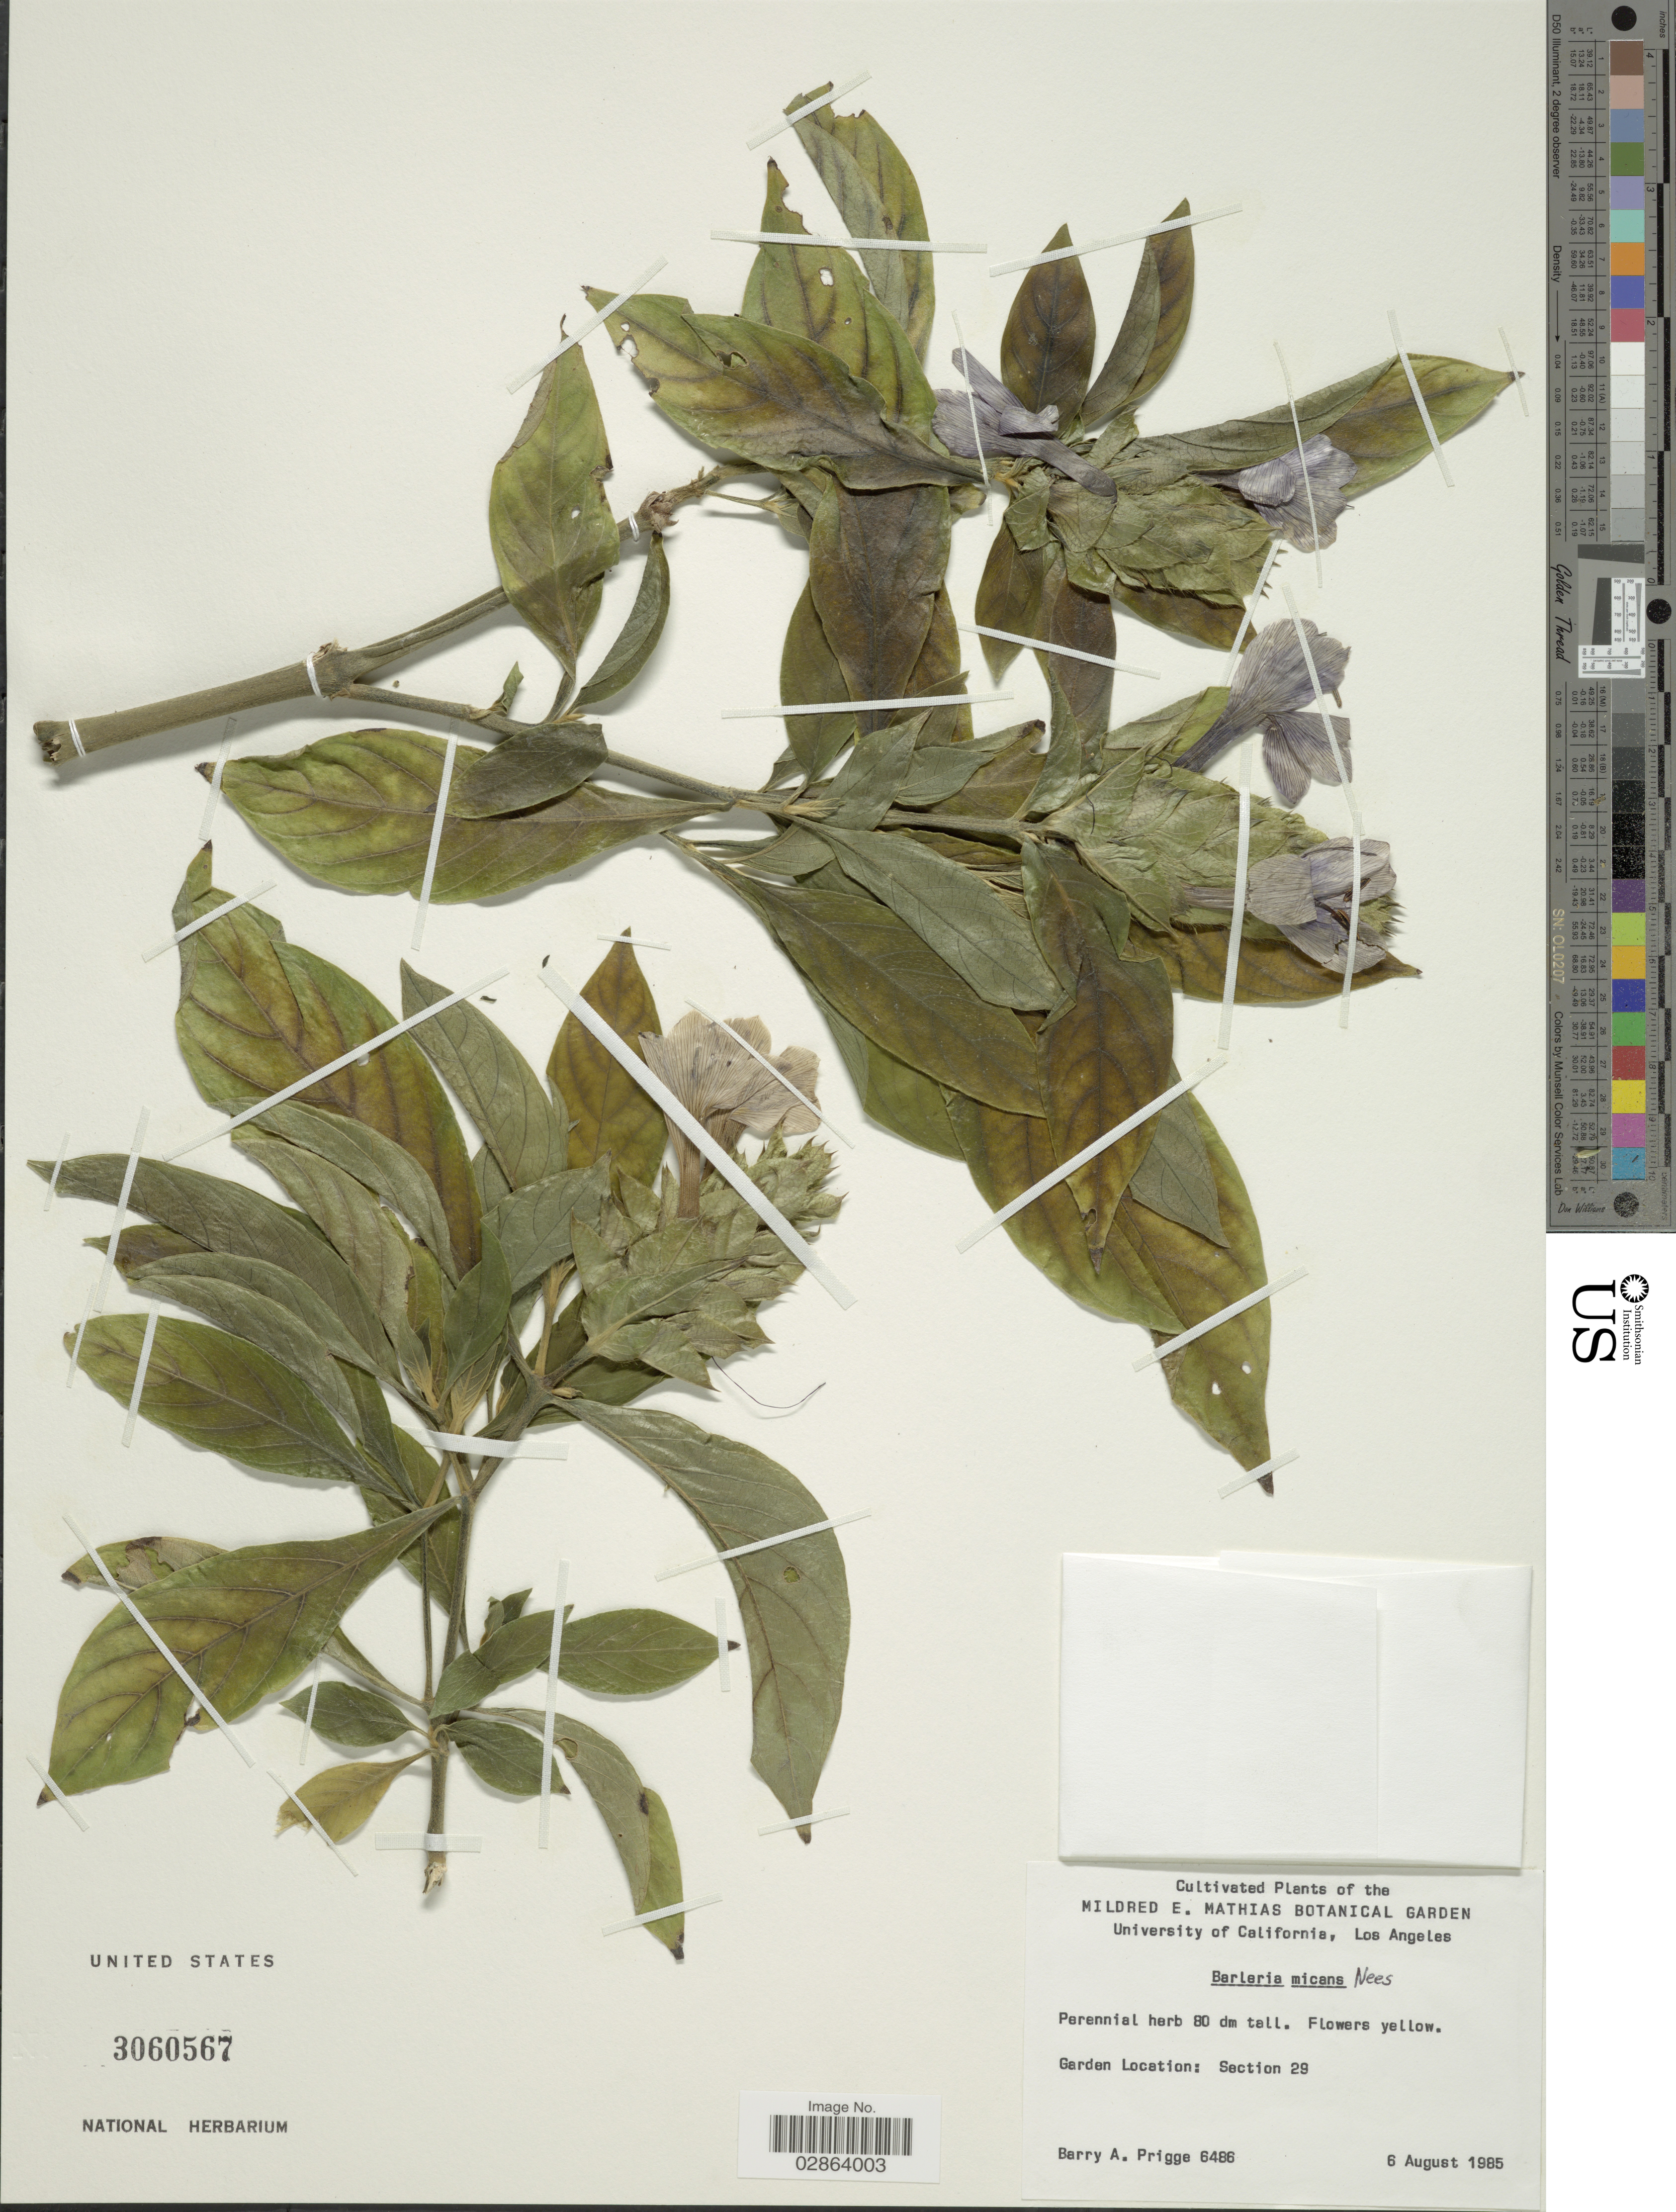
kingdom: Plantae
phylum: Tracheophyta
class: Magnoliopsida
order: Lamiales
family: Acanthaceae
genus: Barleria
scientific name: Barleria oenotheroides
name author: Dum. Cours.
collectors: B. Prigge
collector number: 6486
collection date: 1985-08-06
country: United States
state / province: California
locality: Mildres E. Mathias Botanical Garden, Garden Location: Section 29.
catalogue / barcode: US 3060567